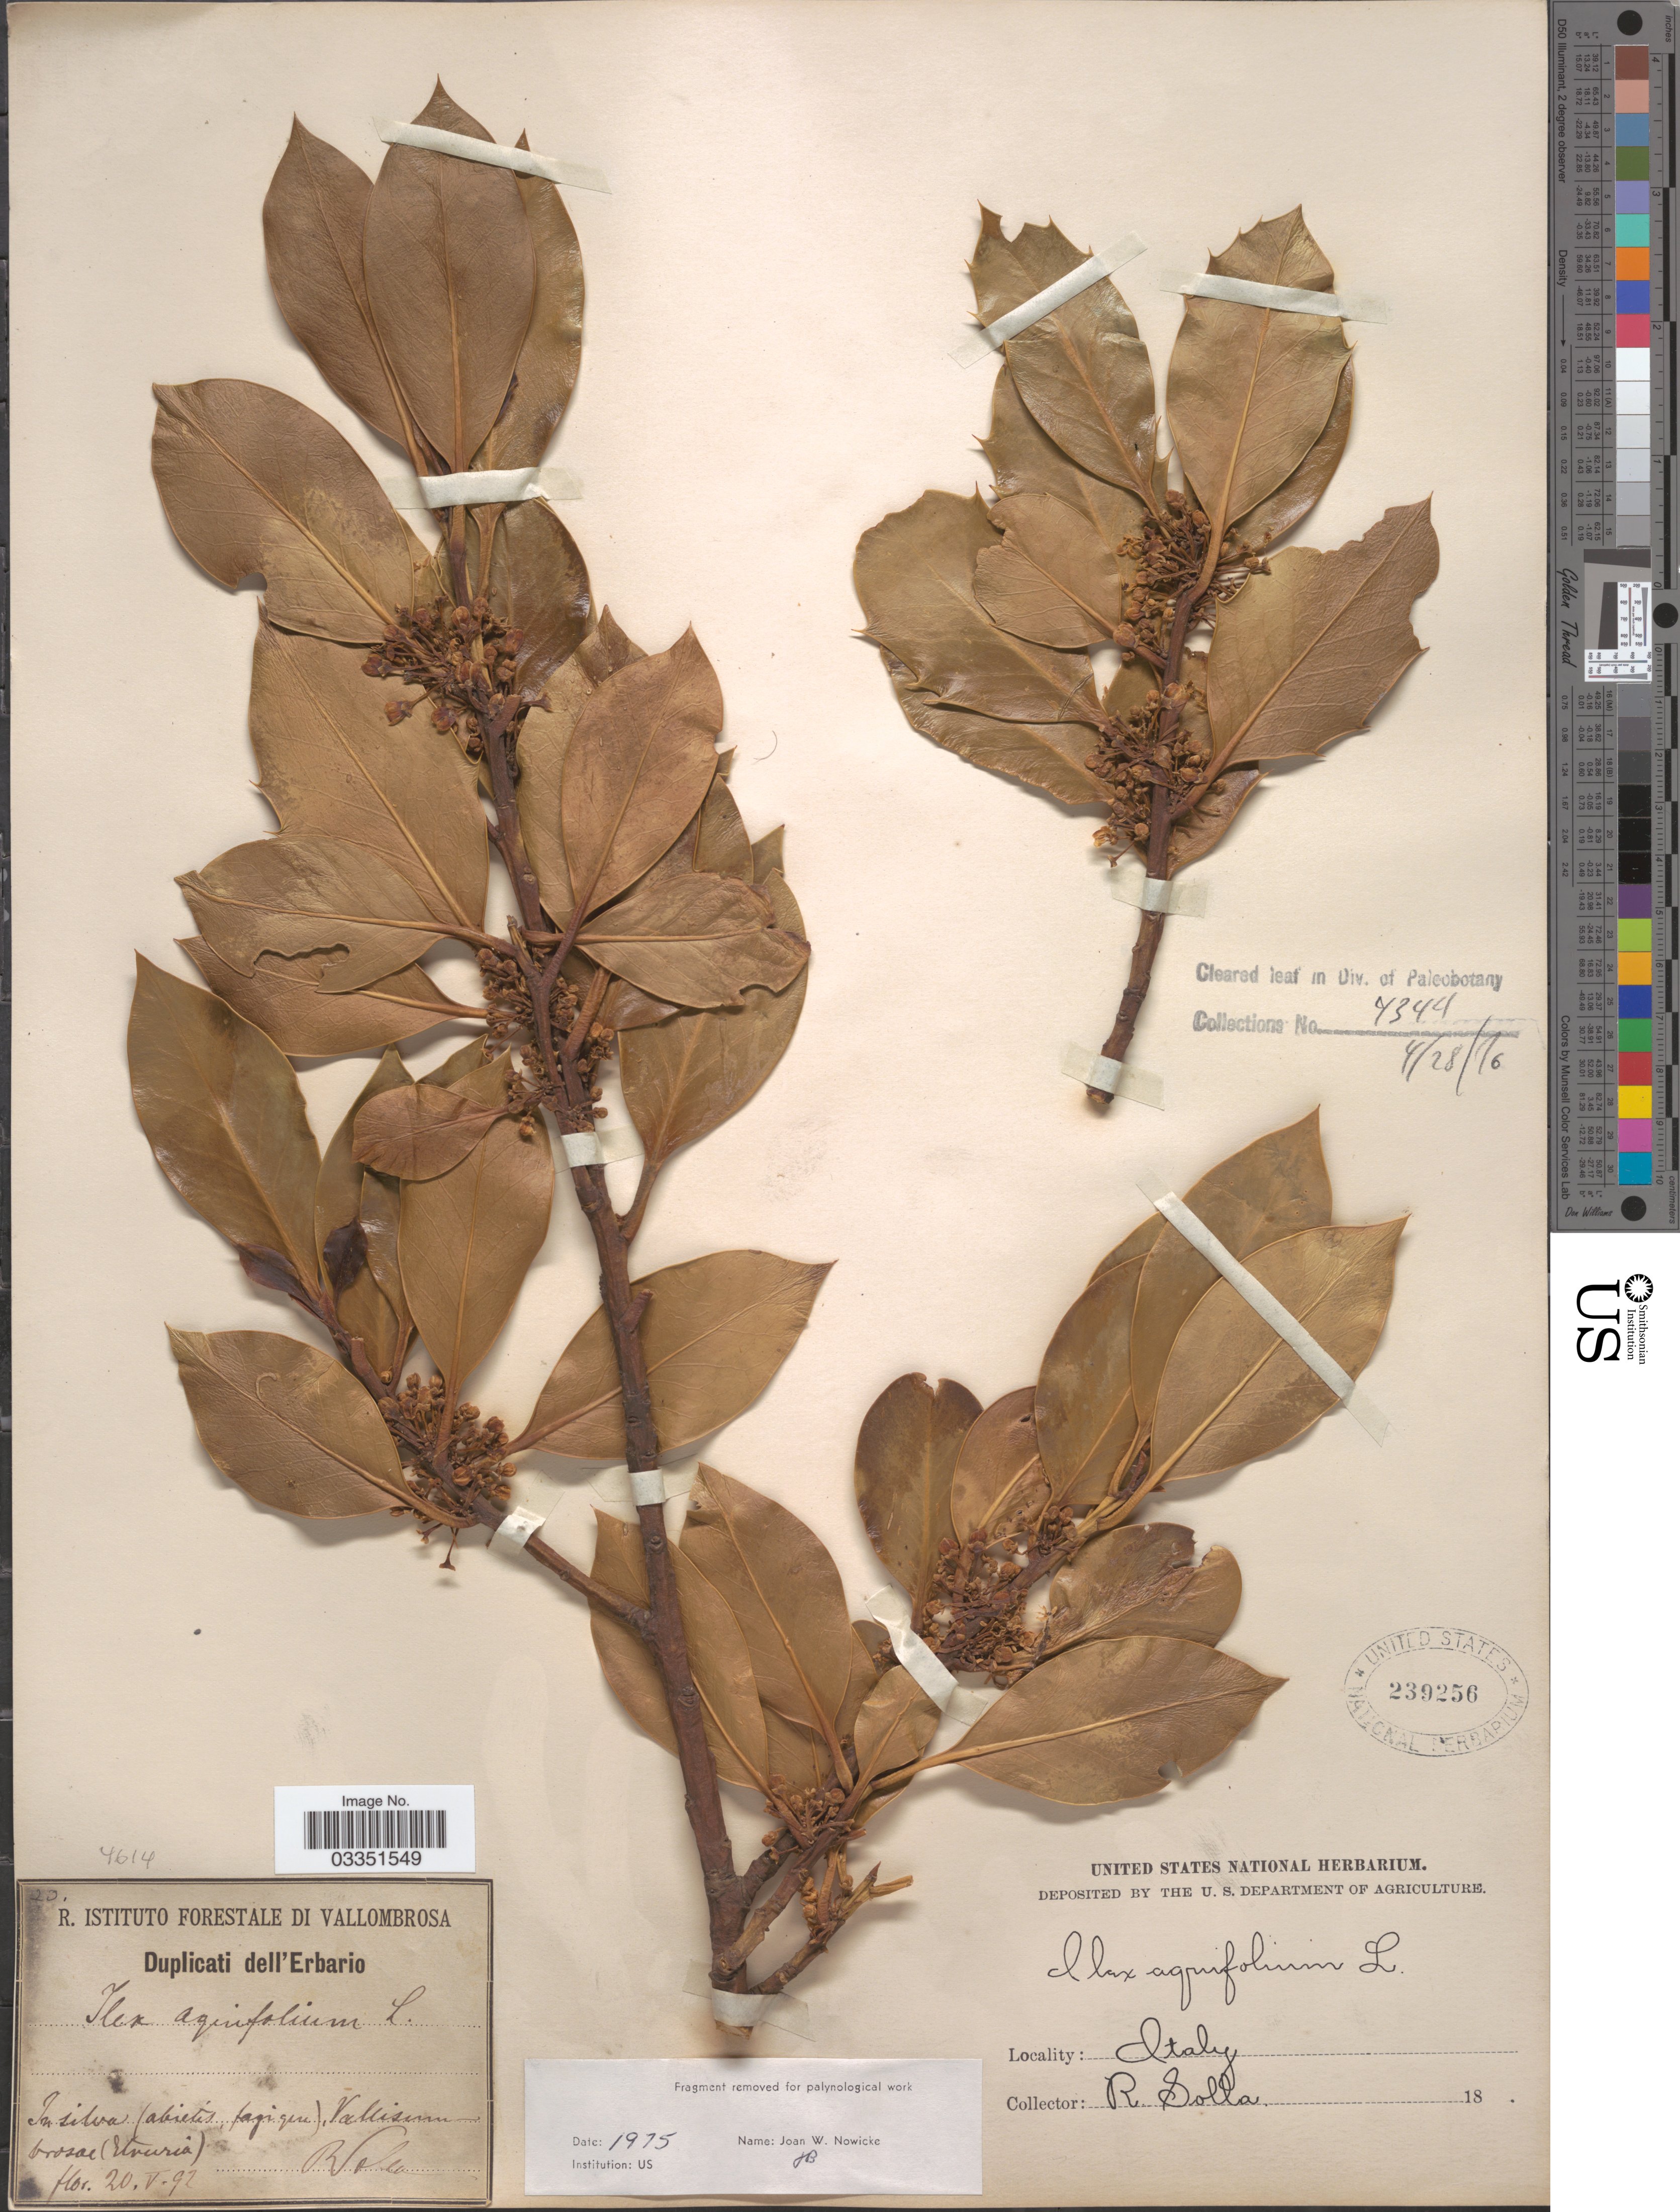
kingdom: Plantae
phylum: Tracheophyta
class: Magnoliopsida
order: Aquifoliales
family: Aquifoliaceae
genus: Ilex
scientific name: Ilex aquifolium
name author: L.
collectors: R. Solla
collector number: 20?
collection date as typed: Transcribed d/m/y: 20/5/92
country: Italy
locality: In silva (abietis, fagiqen), Vallisum brosae (Etruria).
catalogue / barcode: US 239256